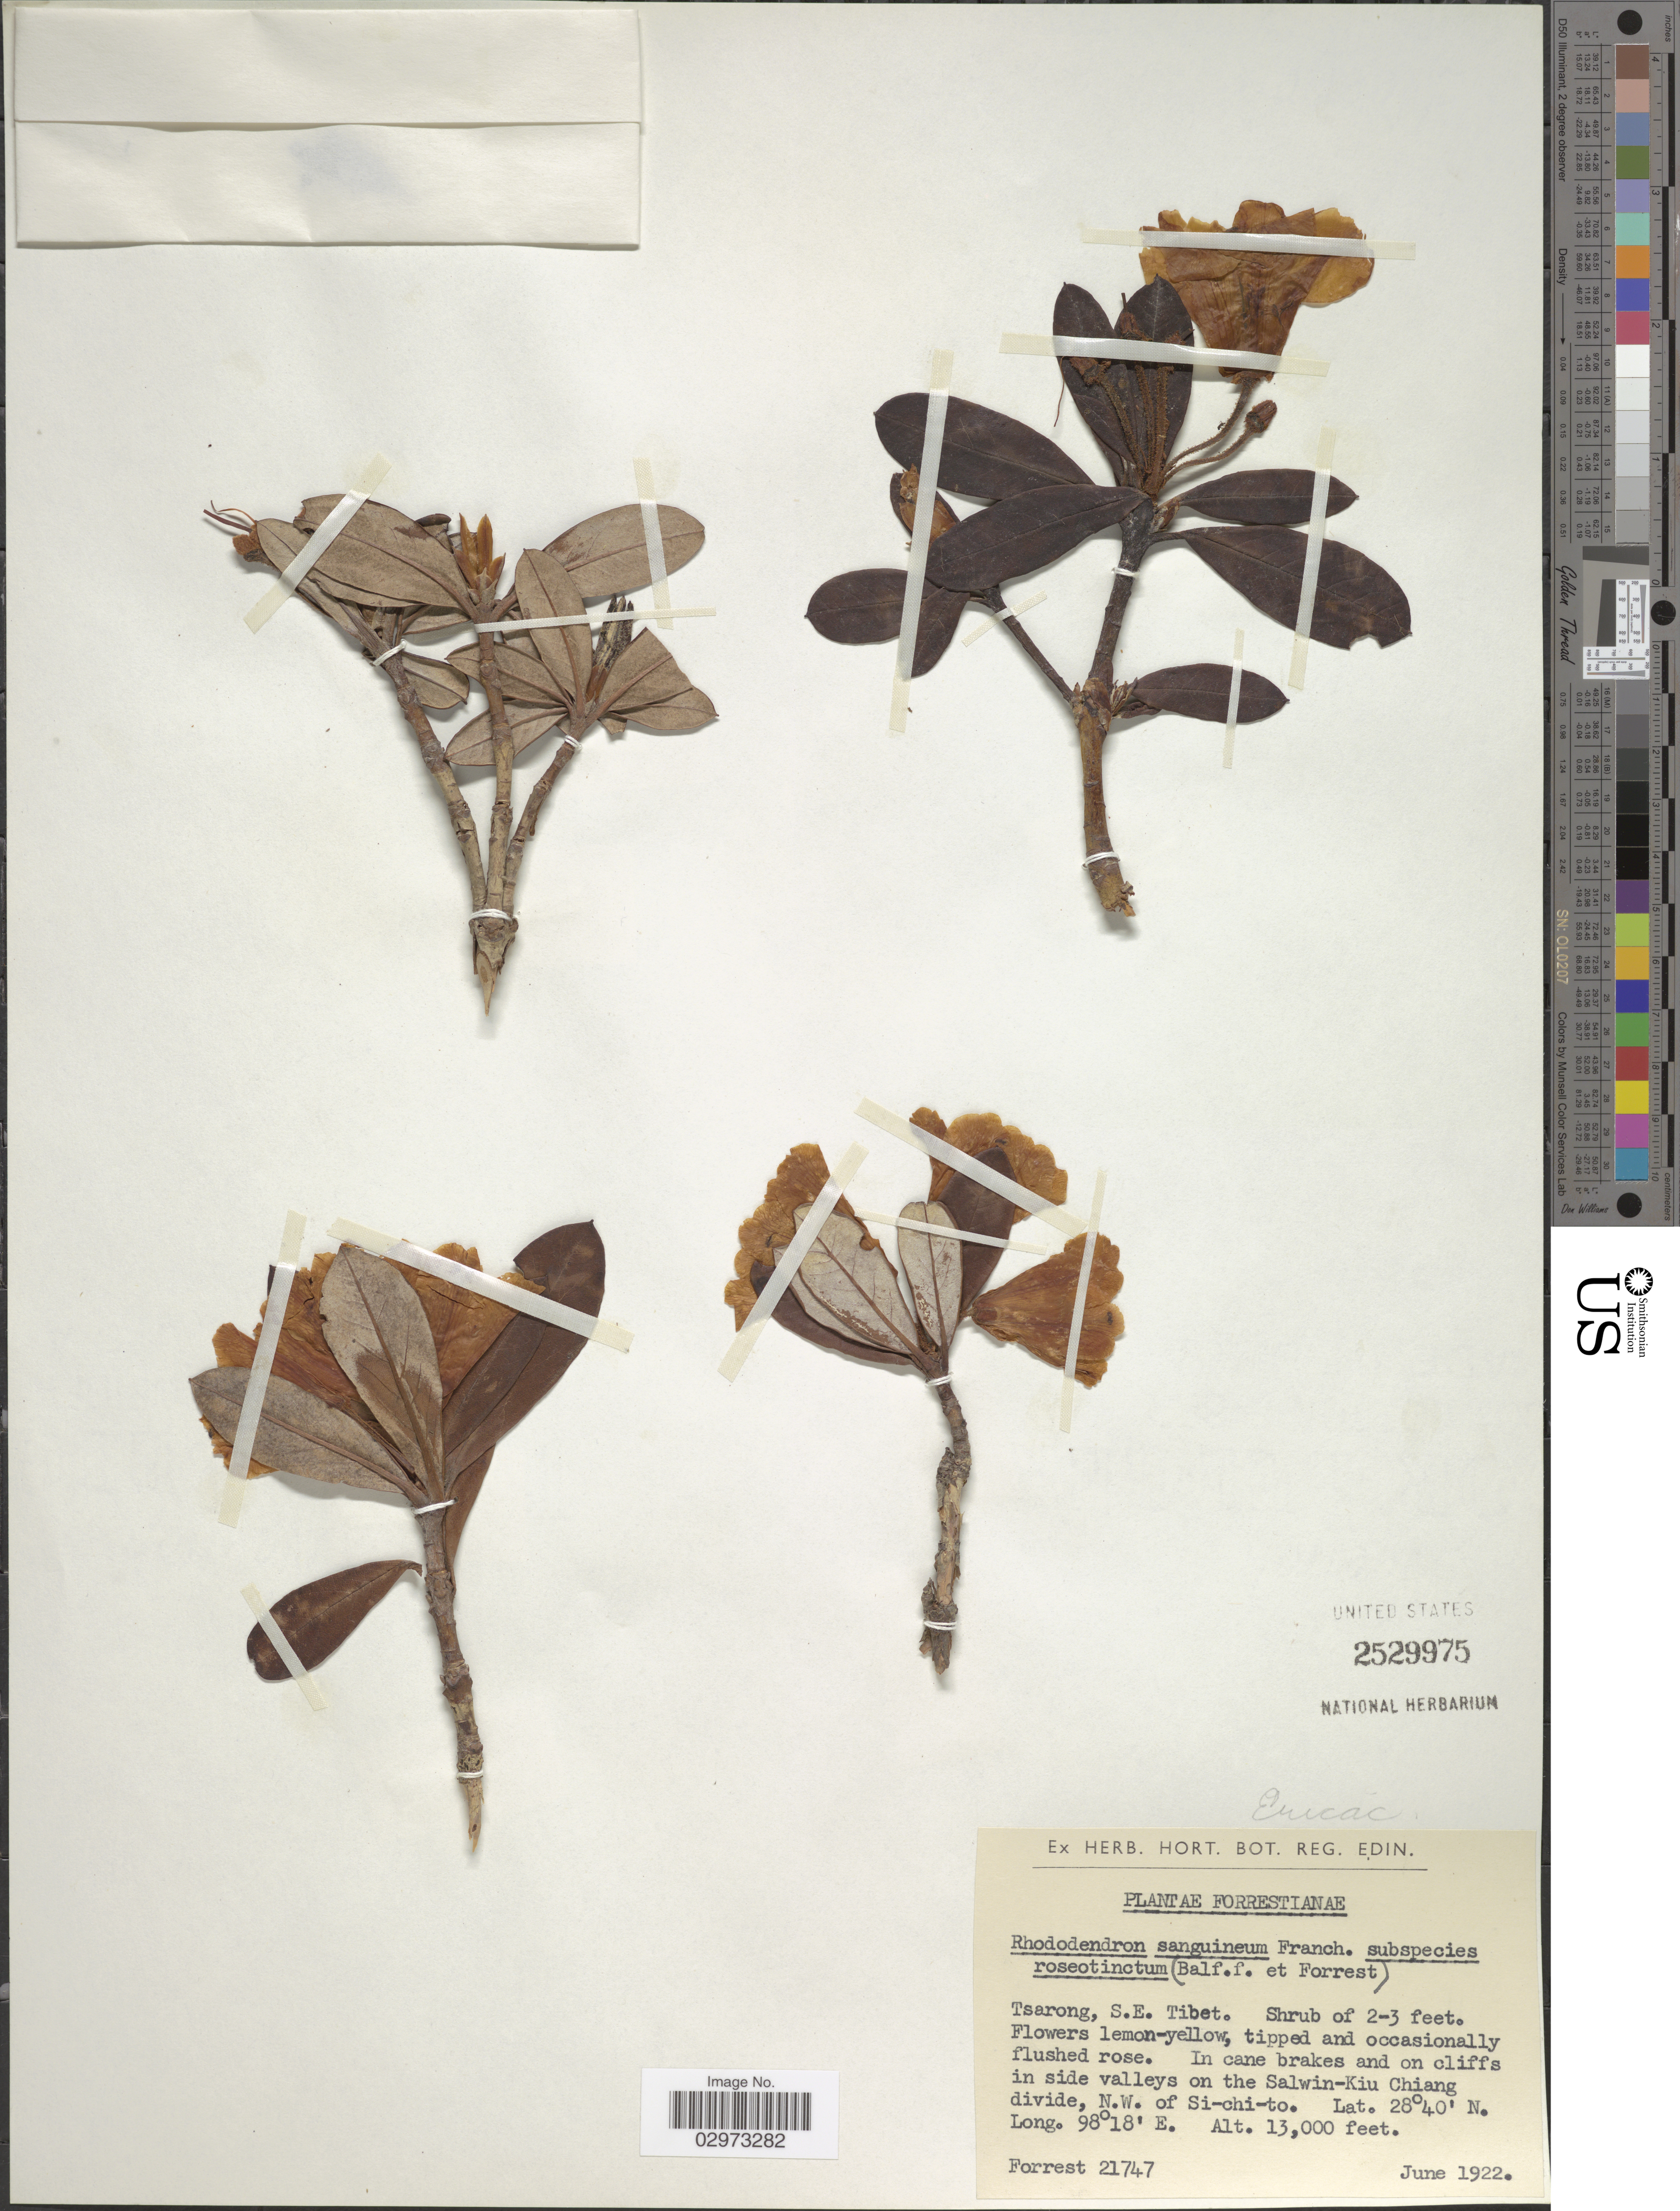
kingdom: Plantae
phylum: Tracheophyta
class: Magnoliopsida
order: Ericales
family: Ericaceae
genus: Rhododendron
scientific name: Rhododendron sanguineum subsp. roseotinctum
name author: (Balf. f. & Forrest) Cowan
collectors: -. Forrest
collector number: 21747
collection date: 1922-06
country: China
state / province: Xizang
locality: Tsarong, S. E. Tibet. In cane brakes and on cliffs in side valleys on the Salwin-Kiu Chiang divide, N. W. of Si-chi-to.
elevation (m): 3962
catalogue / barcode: US 2529975